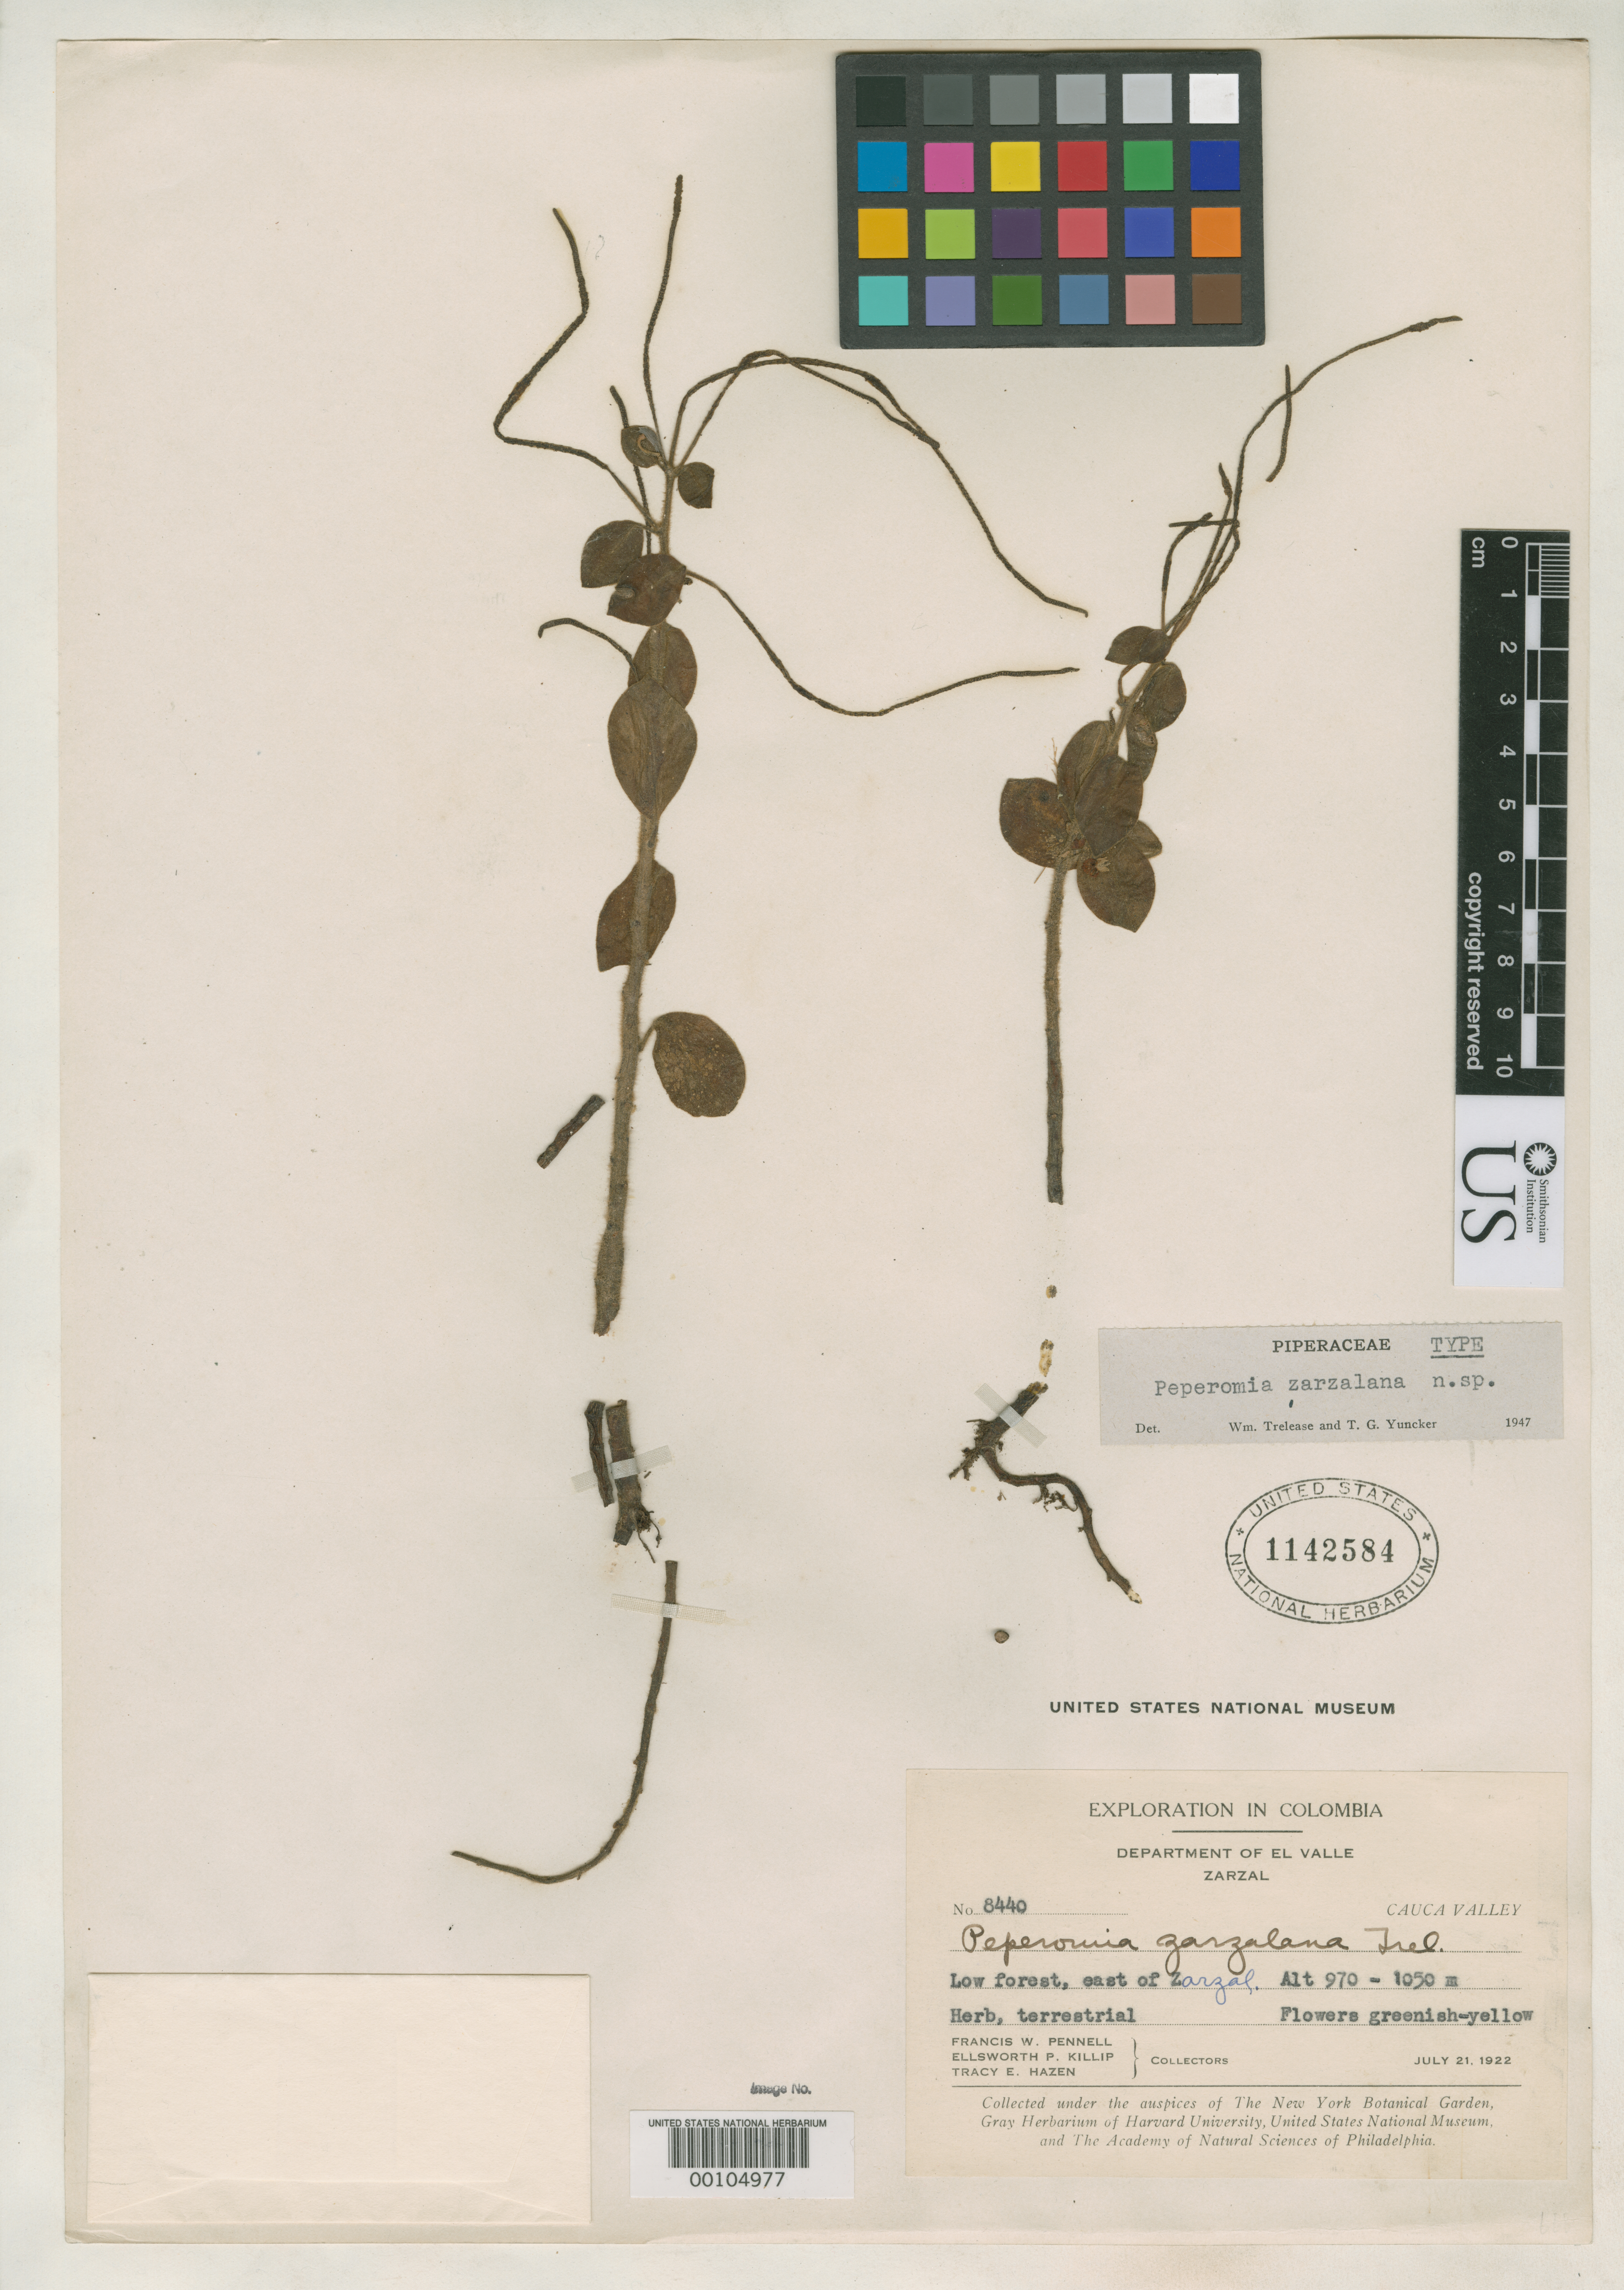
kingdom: Plantae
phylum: Tracheophyta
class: Magnoliopsida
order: Piperales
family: Piperaceae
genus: Peperomia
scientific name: Peperomia zarzalana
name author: Trel. & Yunck.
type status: Holotype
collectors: F. W. Pennell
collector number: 8440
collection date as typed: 21 Jul 1922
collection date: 1922-07-21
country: Colombia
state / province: Valle del Cauca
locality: Cauca Valley, 2-3 km. E of Zarzal.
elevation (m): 970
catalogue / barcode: US 1142584